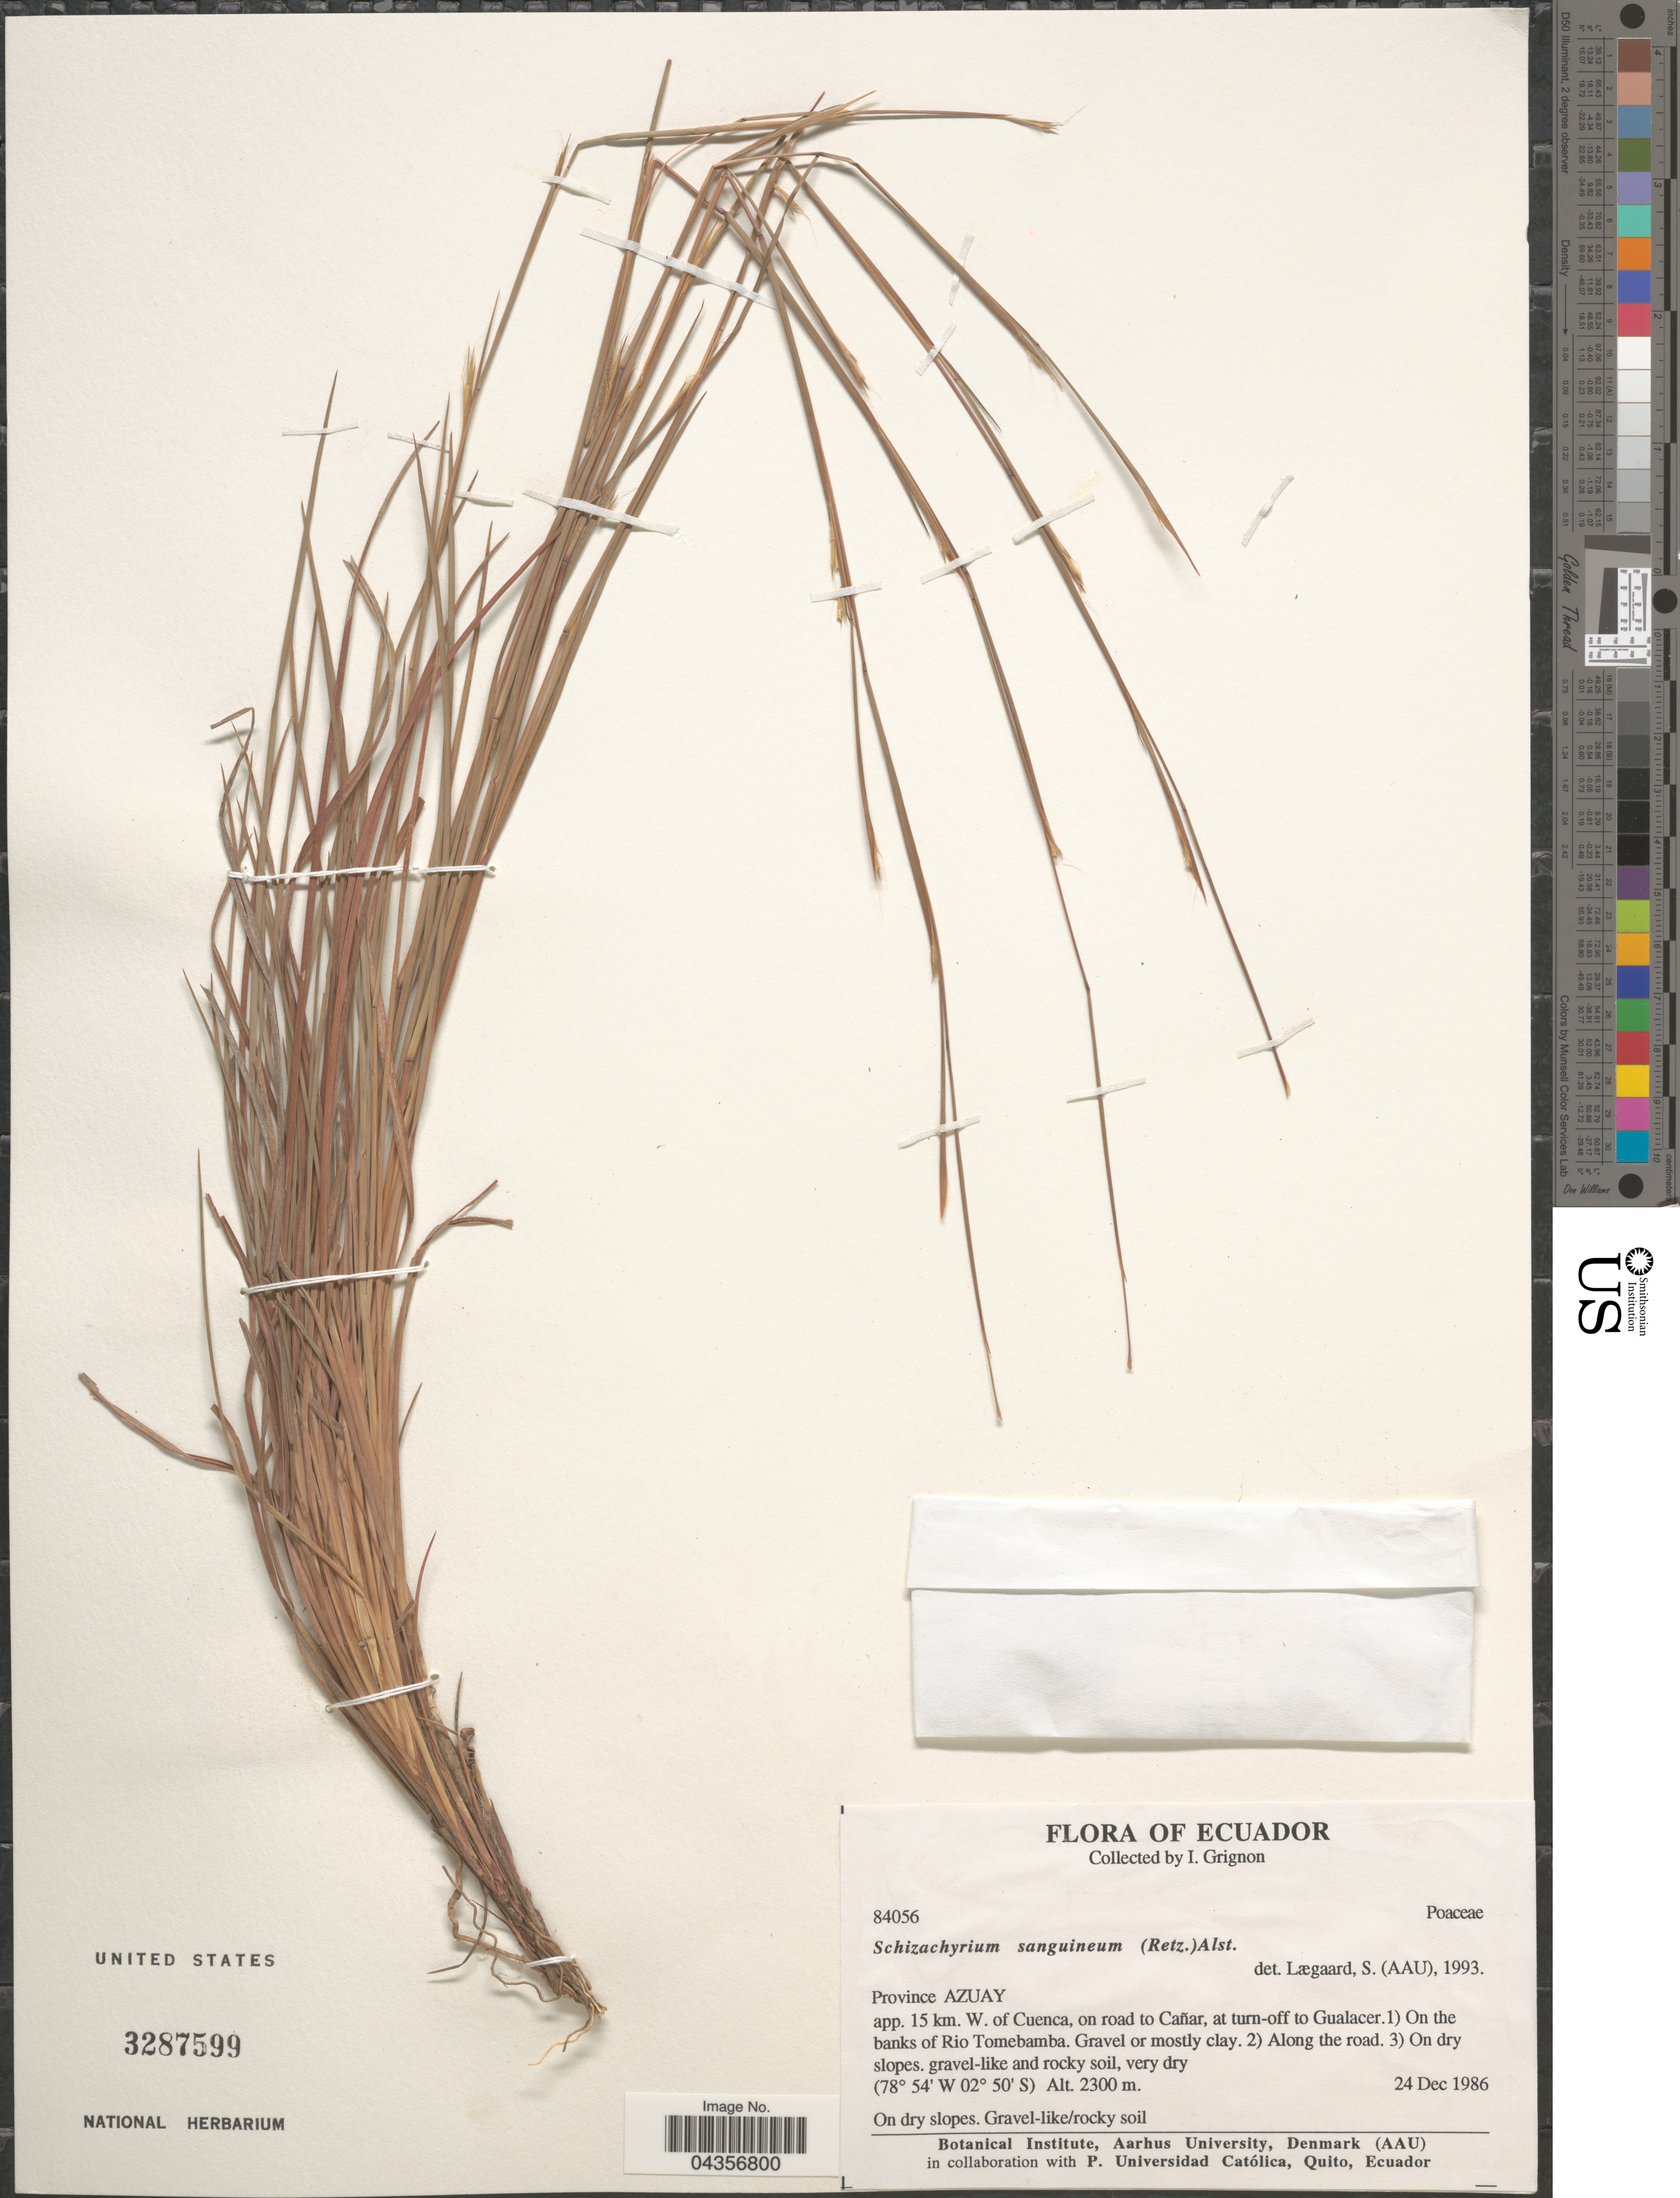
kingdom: Plantae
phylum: Tracheophyta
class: Liliopsida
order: Poales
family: Poaceae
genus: Schizachyrium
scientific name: Schizachyrium sanguineum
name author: (Retz.) Alston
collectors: I. Grignon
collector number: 84056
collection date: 1986-12-24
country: Ecuador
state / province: Azuay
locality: Province Azuay app. 15 km. W. of Cuenca, on road to Cañar, at turn-off to Gualacer.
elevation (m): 2300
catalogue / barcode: US 3287599